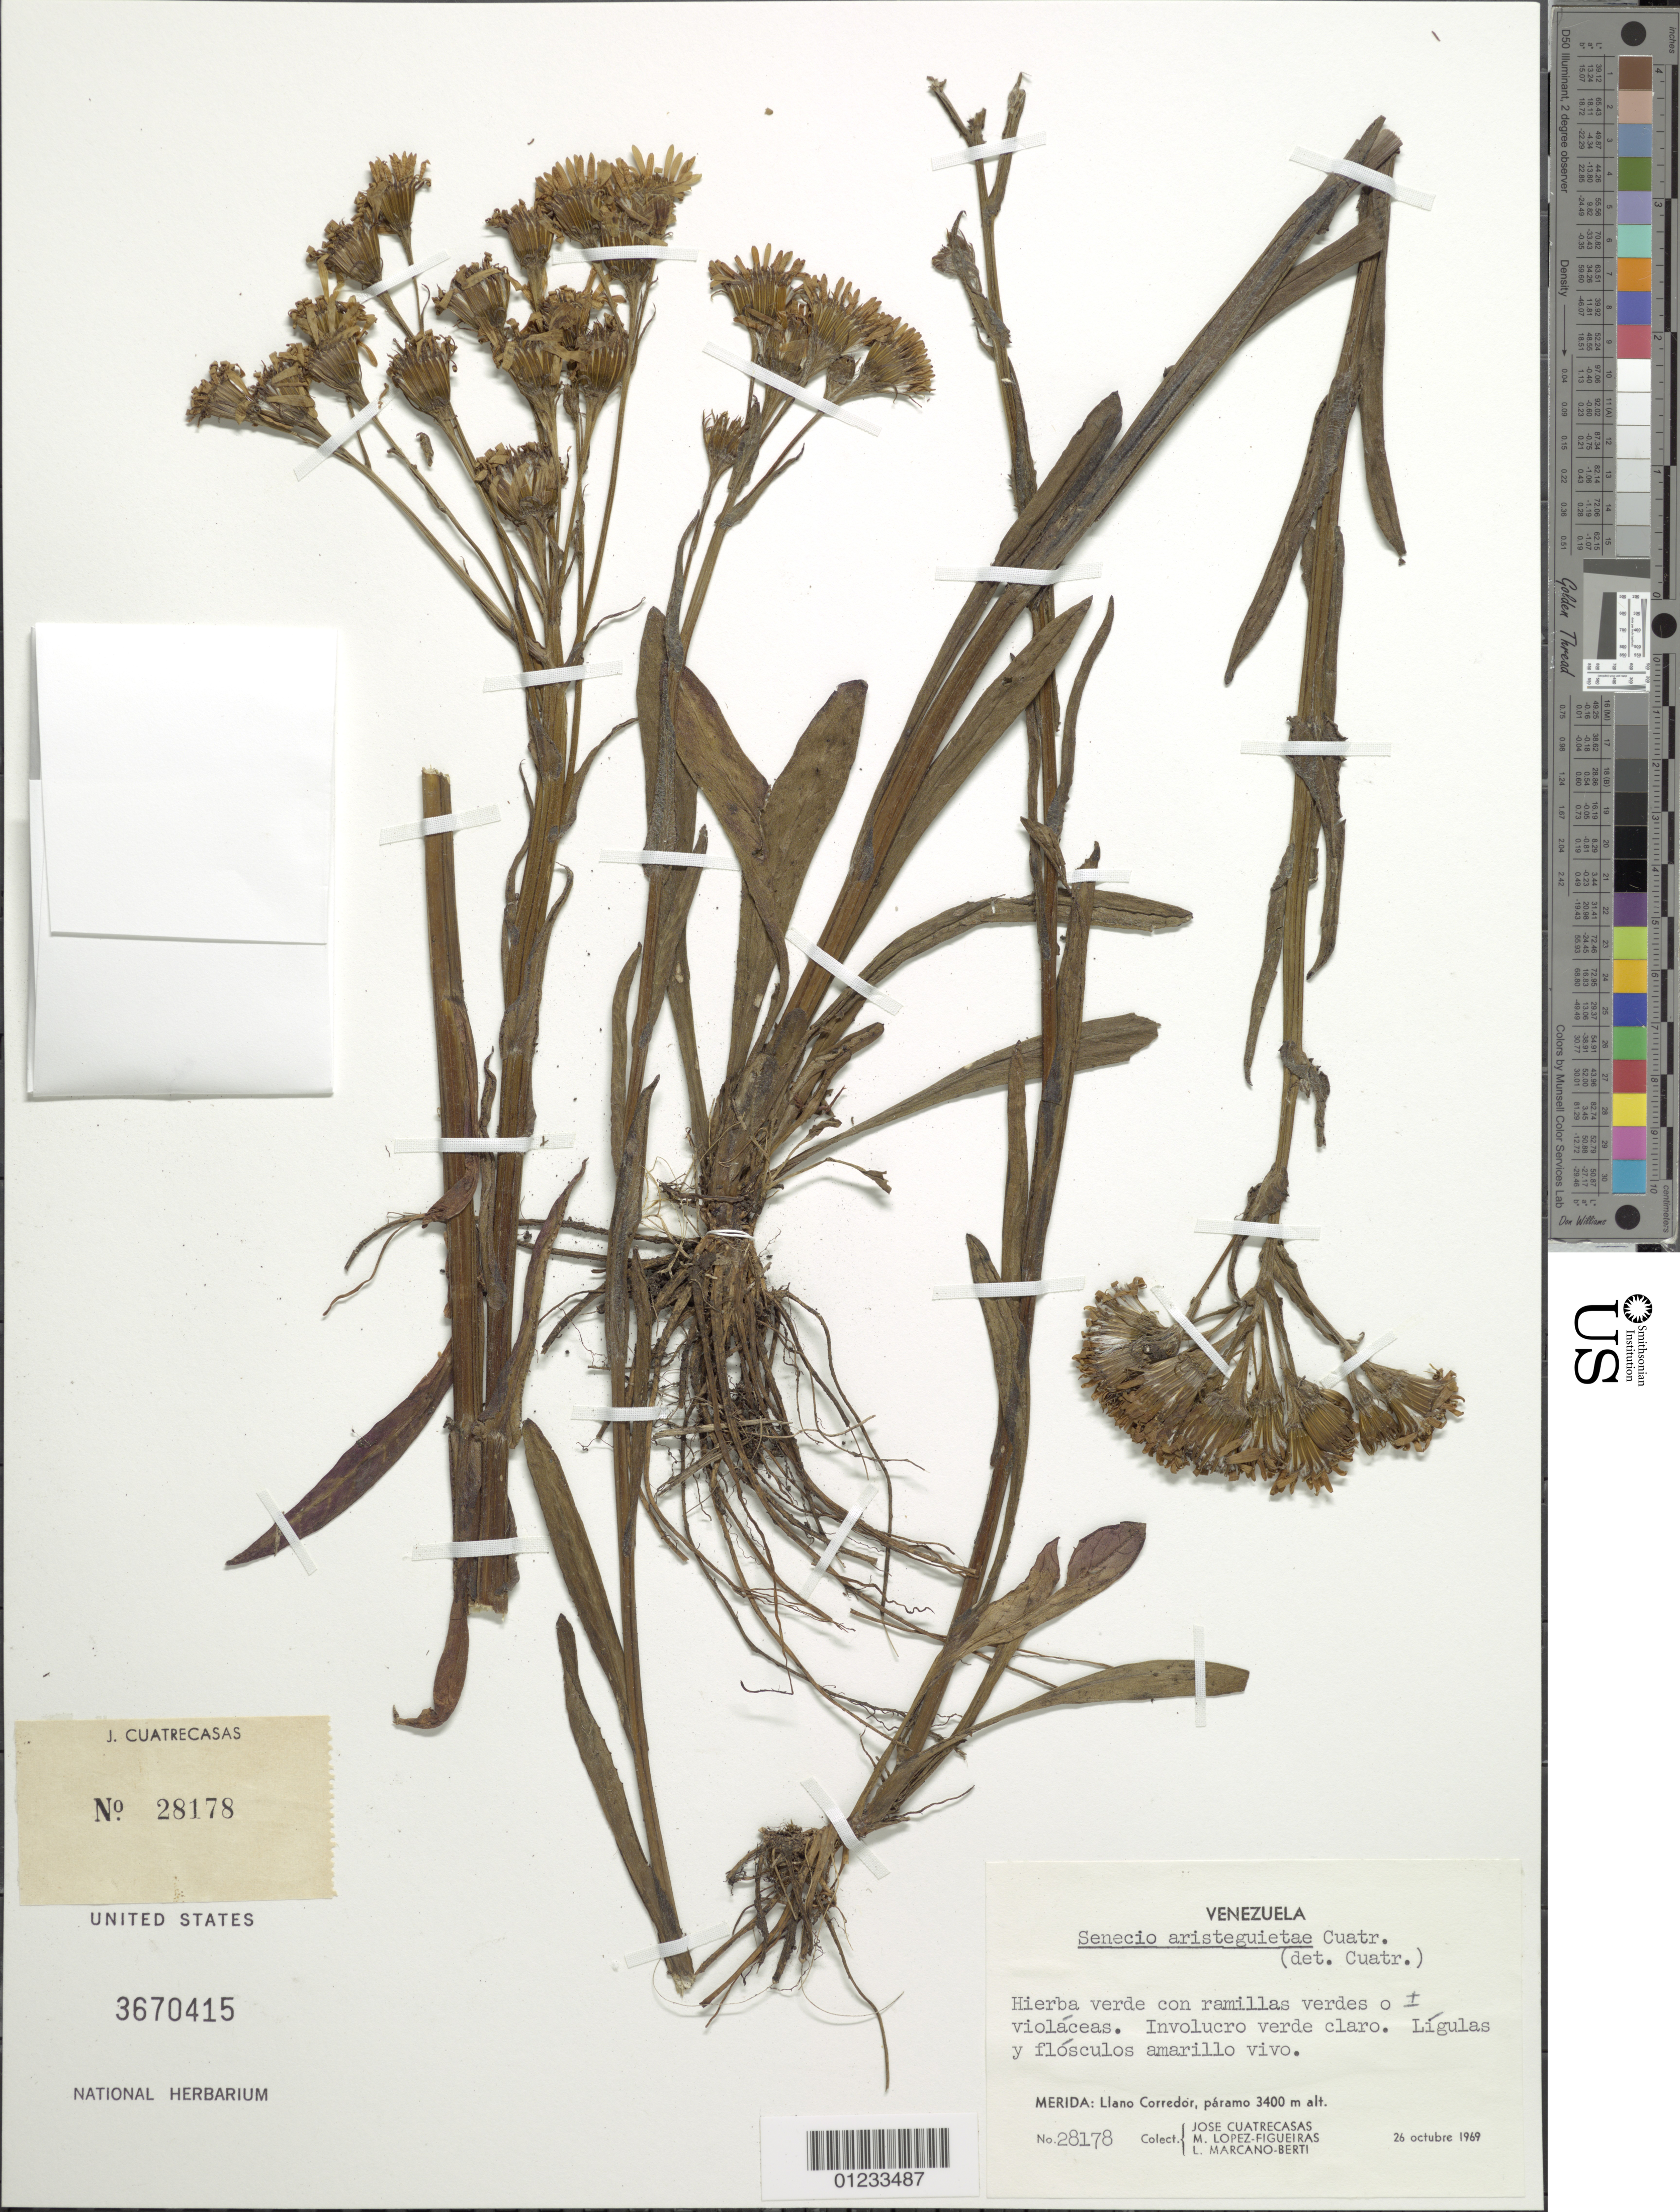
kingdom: Plantae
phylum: Tracheophyta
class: Magnoliopsida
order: Asterales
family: Asteraceae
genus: Senecio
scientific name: Senecio aristeguietae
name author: Cuatrec.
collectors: J. Cuatrecasas, M. López Figueiras & L. Marcano-Berti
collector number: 28178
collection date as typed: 26 Oct 1969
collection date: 1969-10-26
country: Venezuela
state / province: Mérida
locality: Llano Corredor, paramo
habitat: paramo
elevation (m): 3400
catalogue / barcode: US 3670415